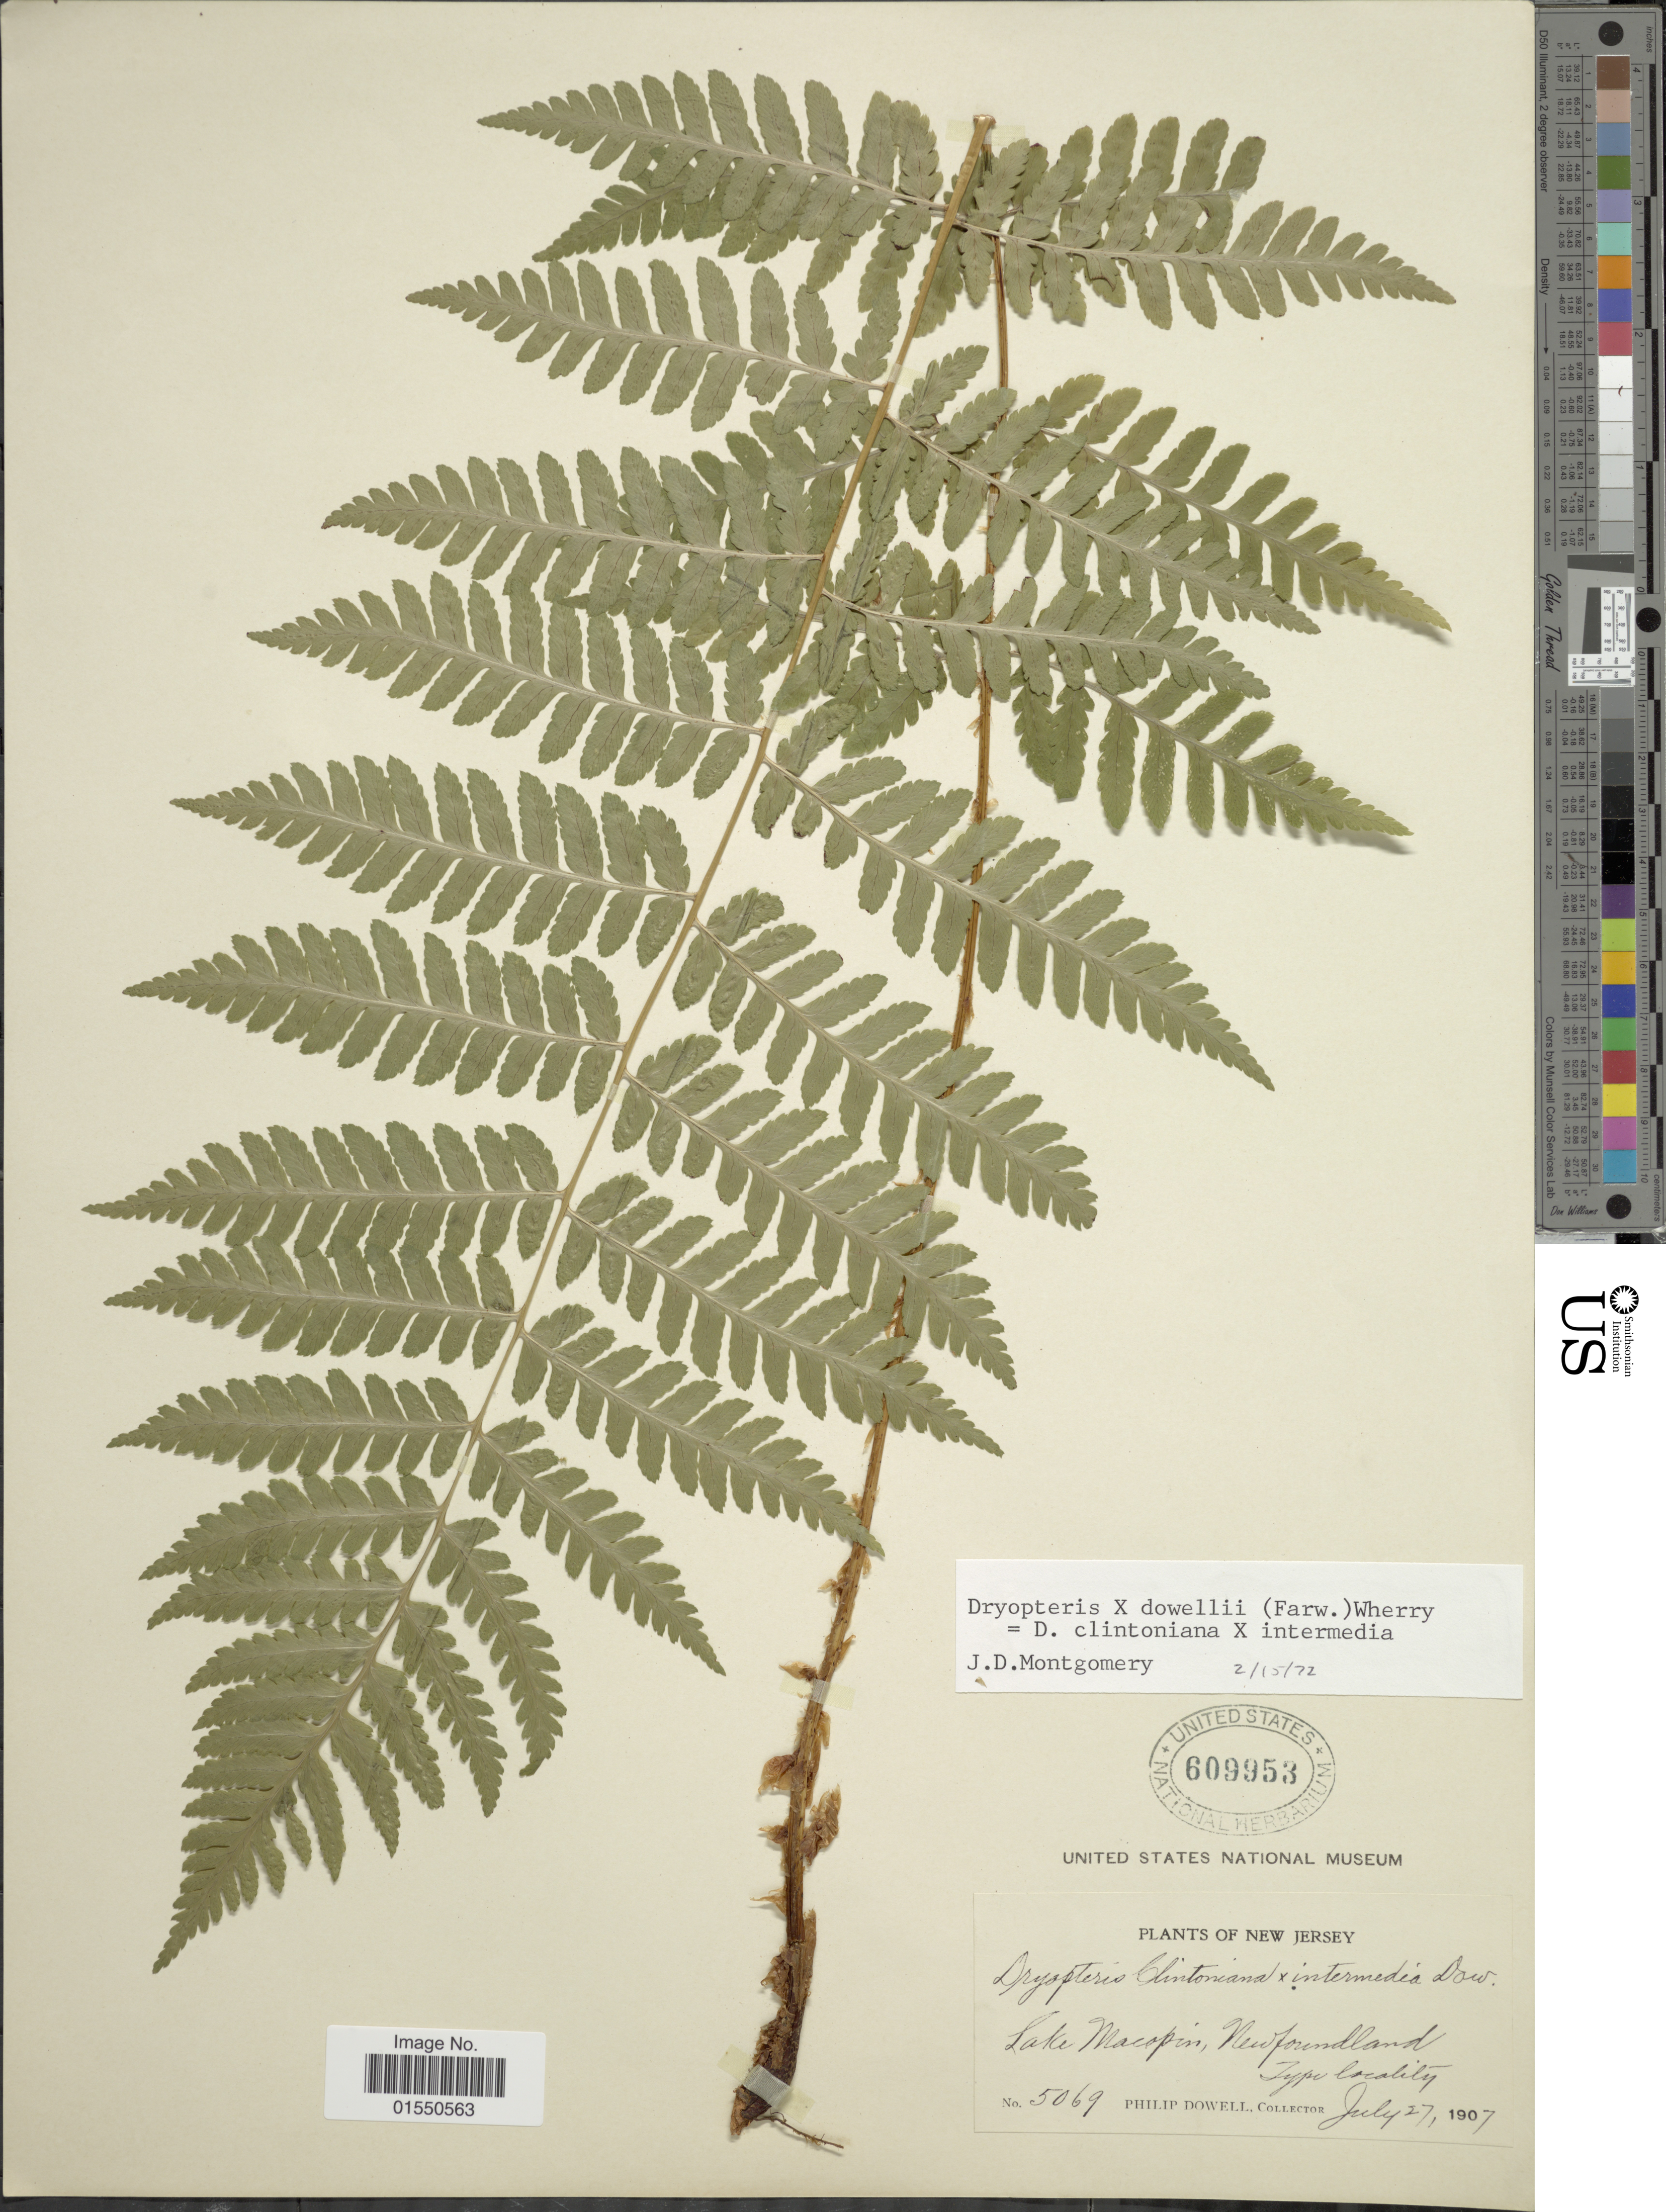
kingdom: Plantae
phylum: Tracheophyta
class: Polypodiopsida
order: Polypodiales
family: Dryopteridaceae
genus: Dryopteris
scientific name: Dryopteris x dowellii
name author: (Farw.) Wherry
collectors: P. Dowell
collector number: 5069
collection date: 1907-07-27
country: United States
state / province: New Jersey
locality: Lake Macopin, Newfoundland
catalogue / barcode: US 609953